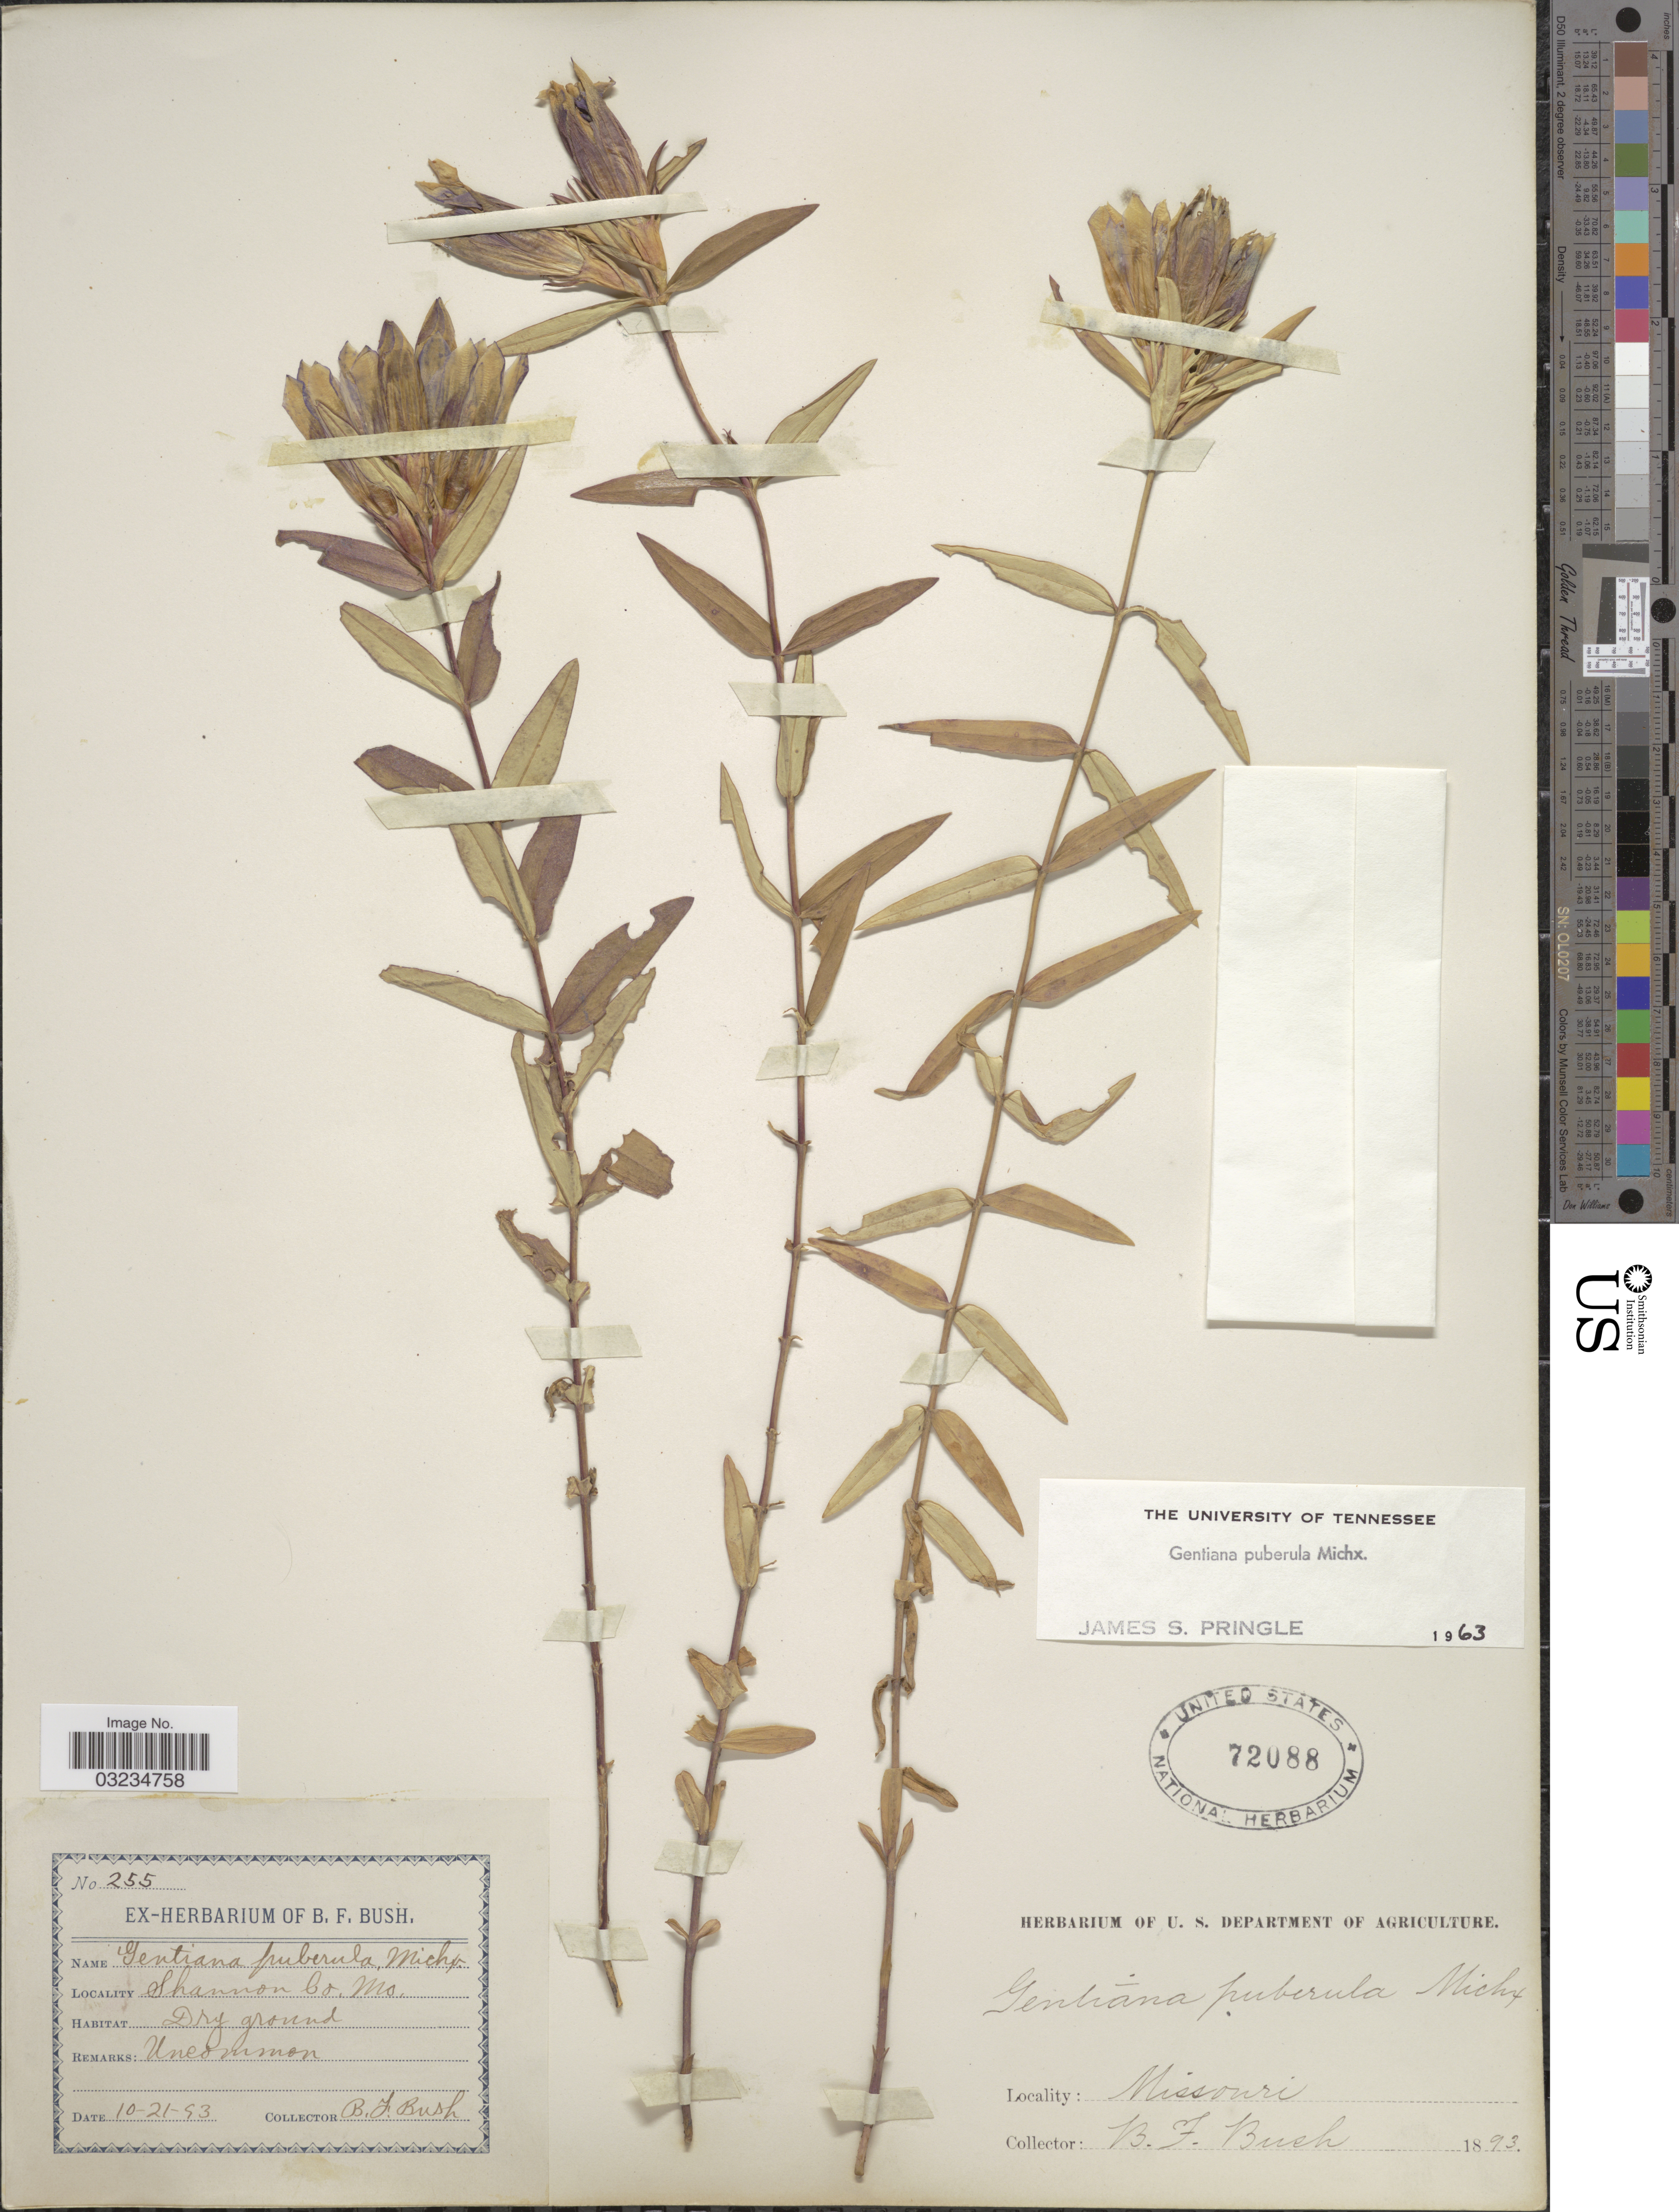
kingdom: Plantae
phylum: Tracheophyta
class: Magnoliopsida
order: Gentianales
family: Gentianaceae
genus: Gentiana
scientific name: Gentiana puberula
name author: Michx.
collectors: B. F. Bush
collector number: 255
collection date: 1893-10-21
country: United States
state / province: Missouri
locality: Shannon Co.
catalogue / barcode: US 72088